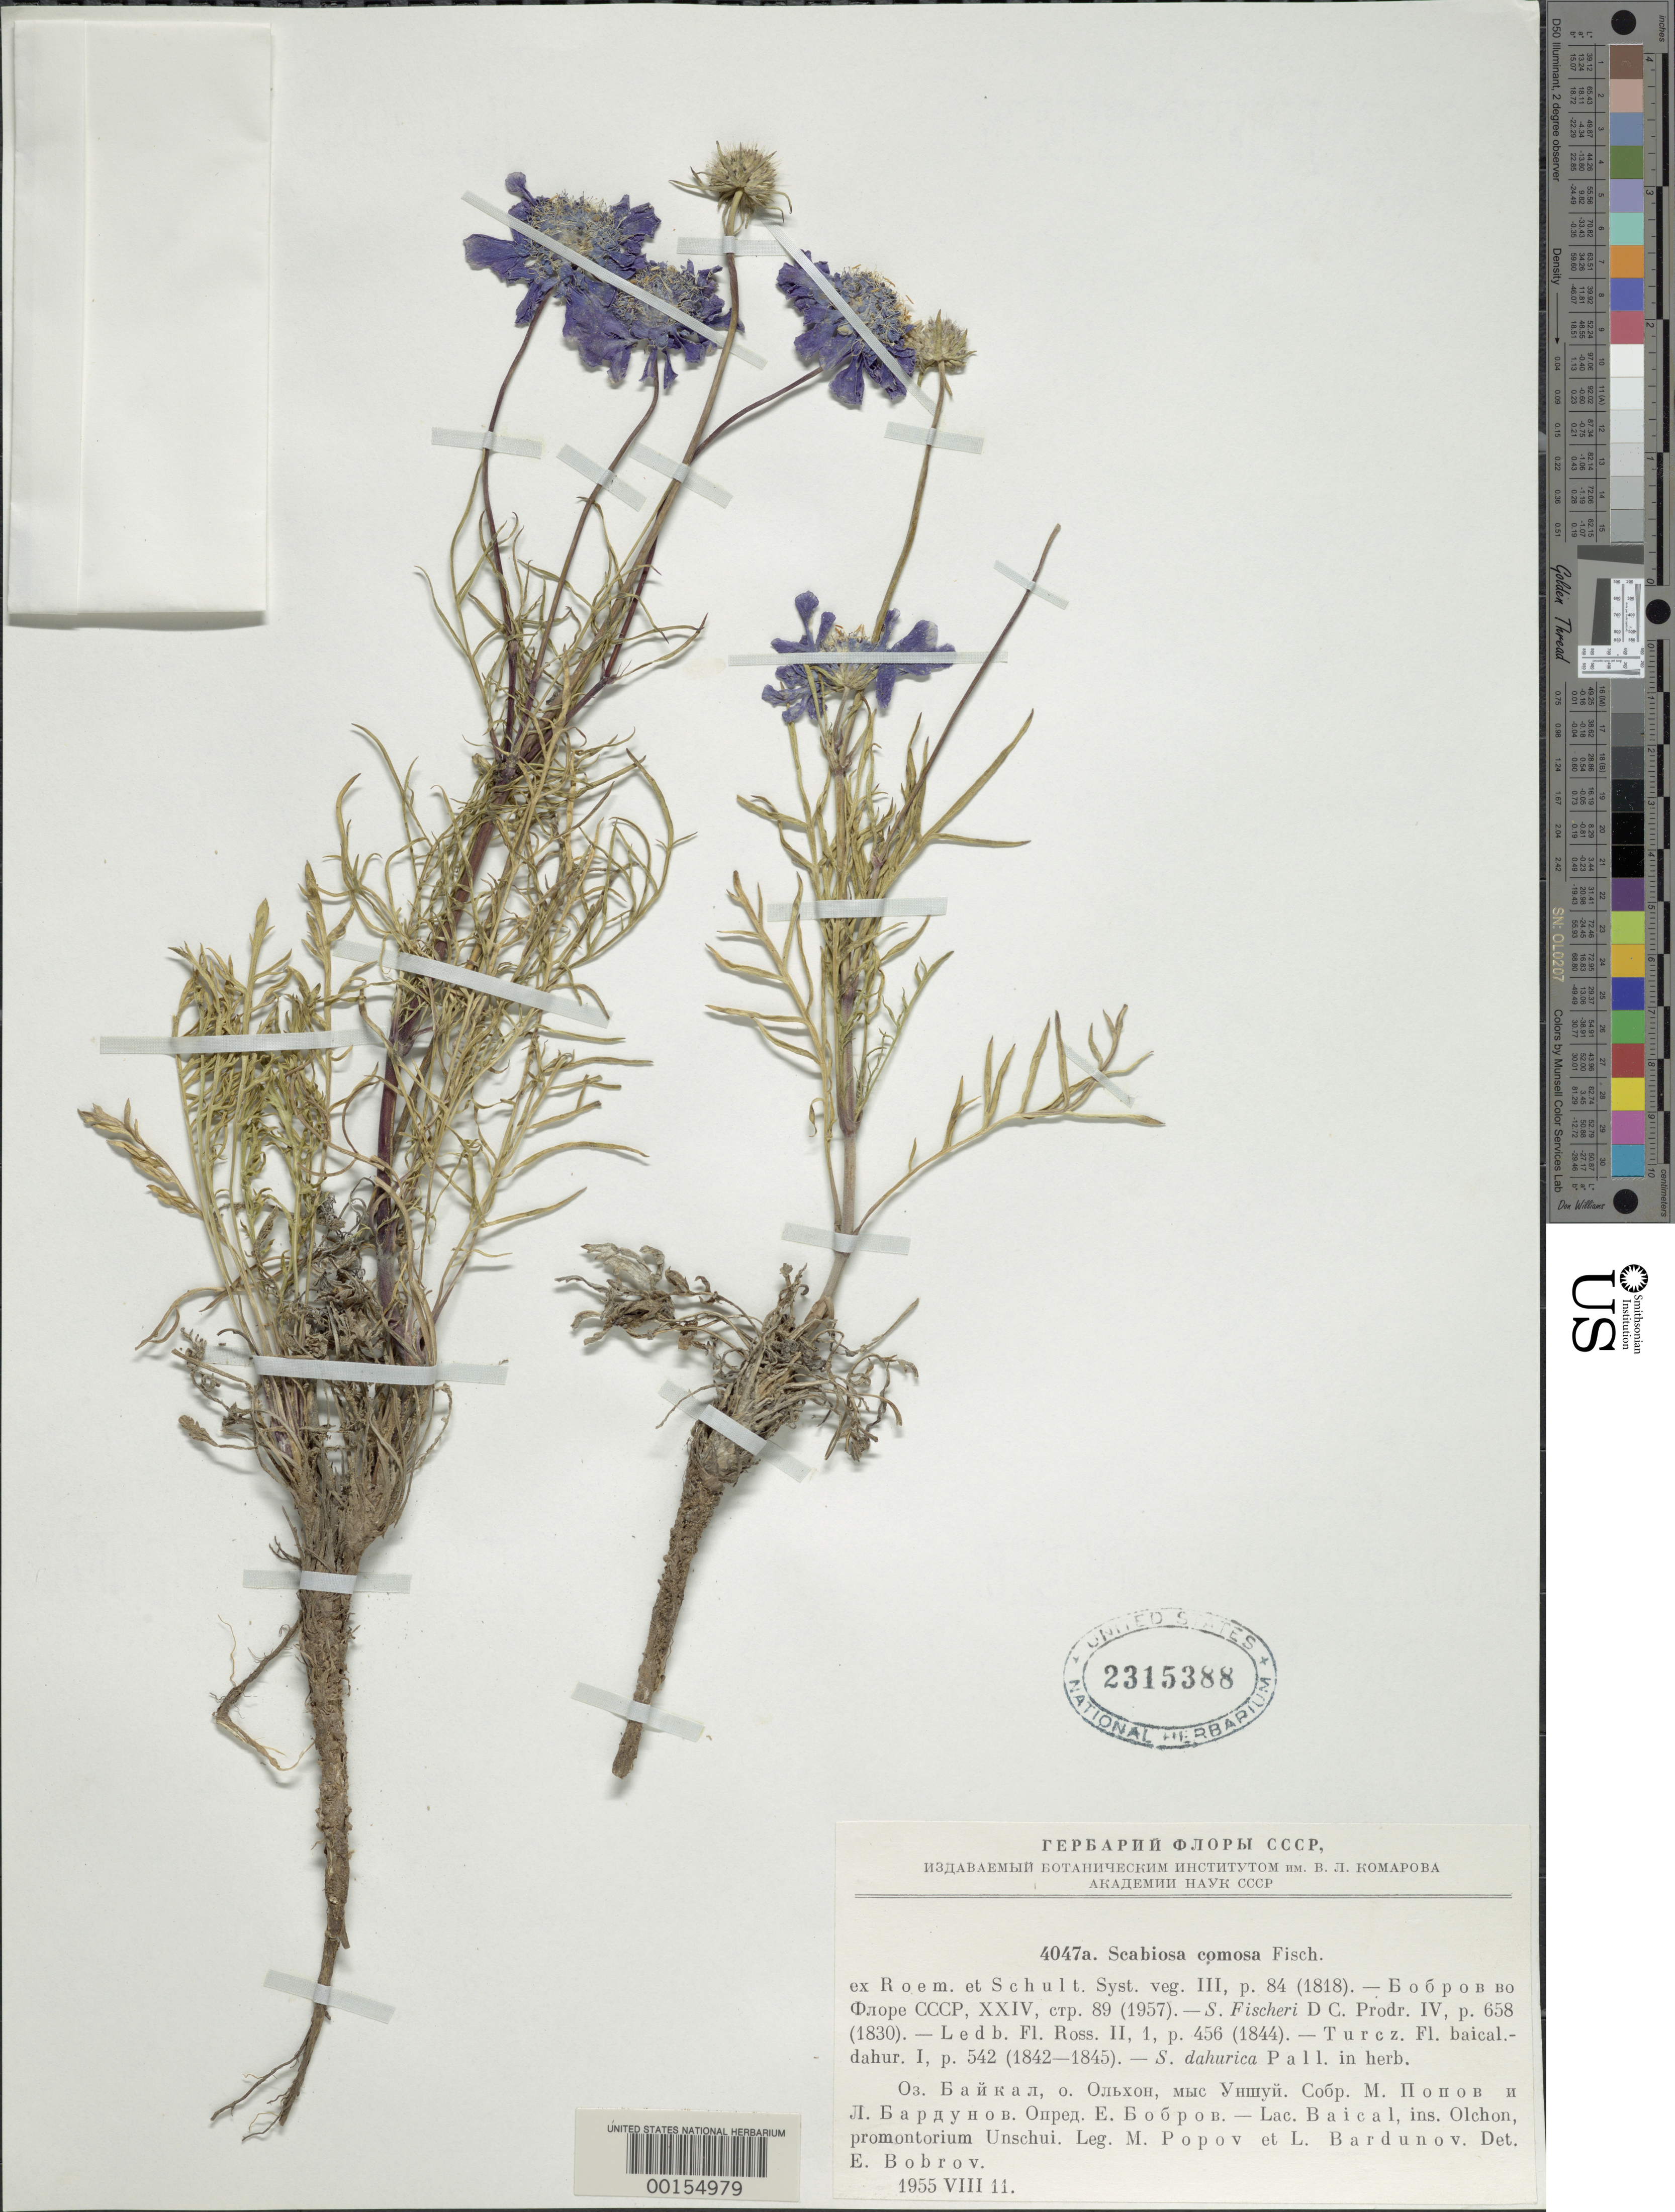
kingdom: Plantae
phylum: Tracheophyta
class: Magnoliopsida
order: Dipsacales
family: Caprifoliaceae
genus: Scabiosa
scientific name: Scabiosa columbaria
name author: L.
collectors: M. Popov & L. Bardunov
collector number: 4047a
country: Russian Federation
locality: Olchon, Unschui [Olchon = Olchan in Yakutia-Sakha?]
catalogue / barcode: US 2315388